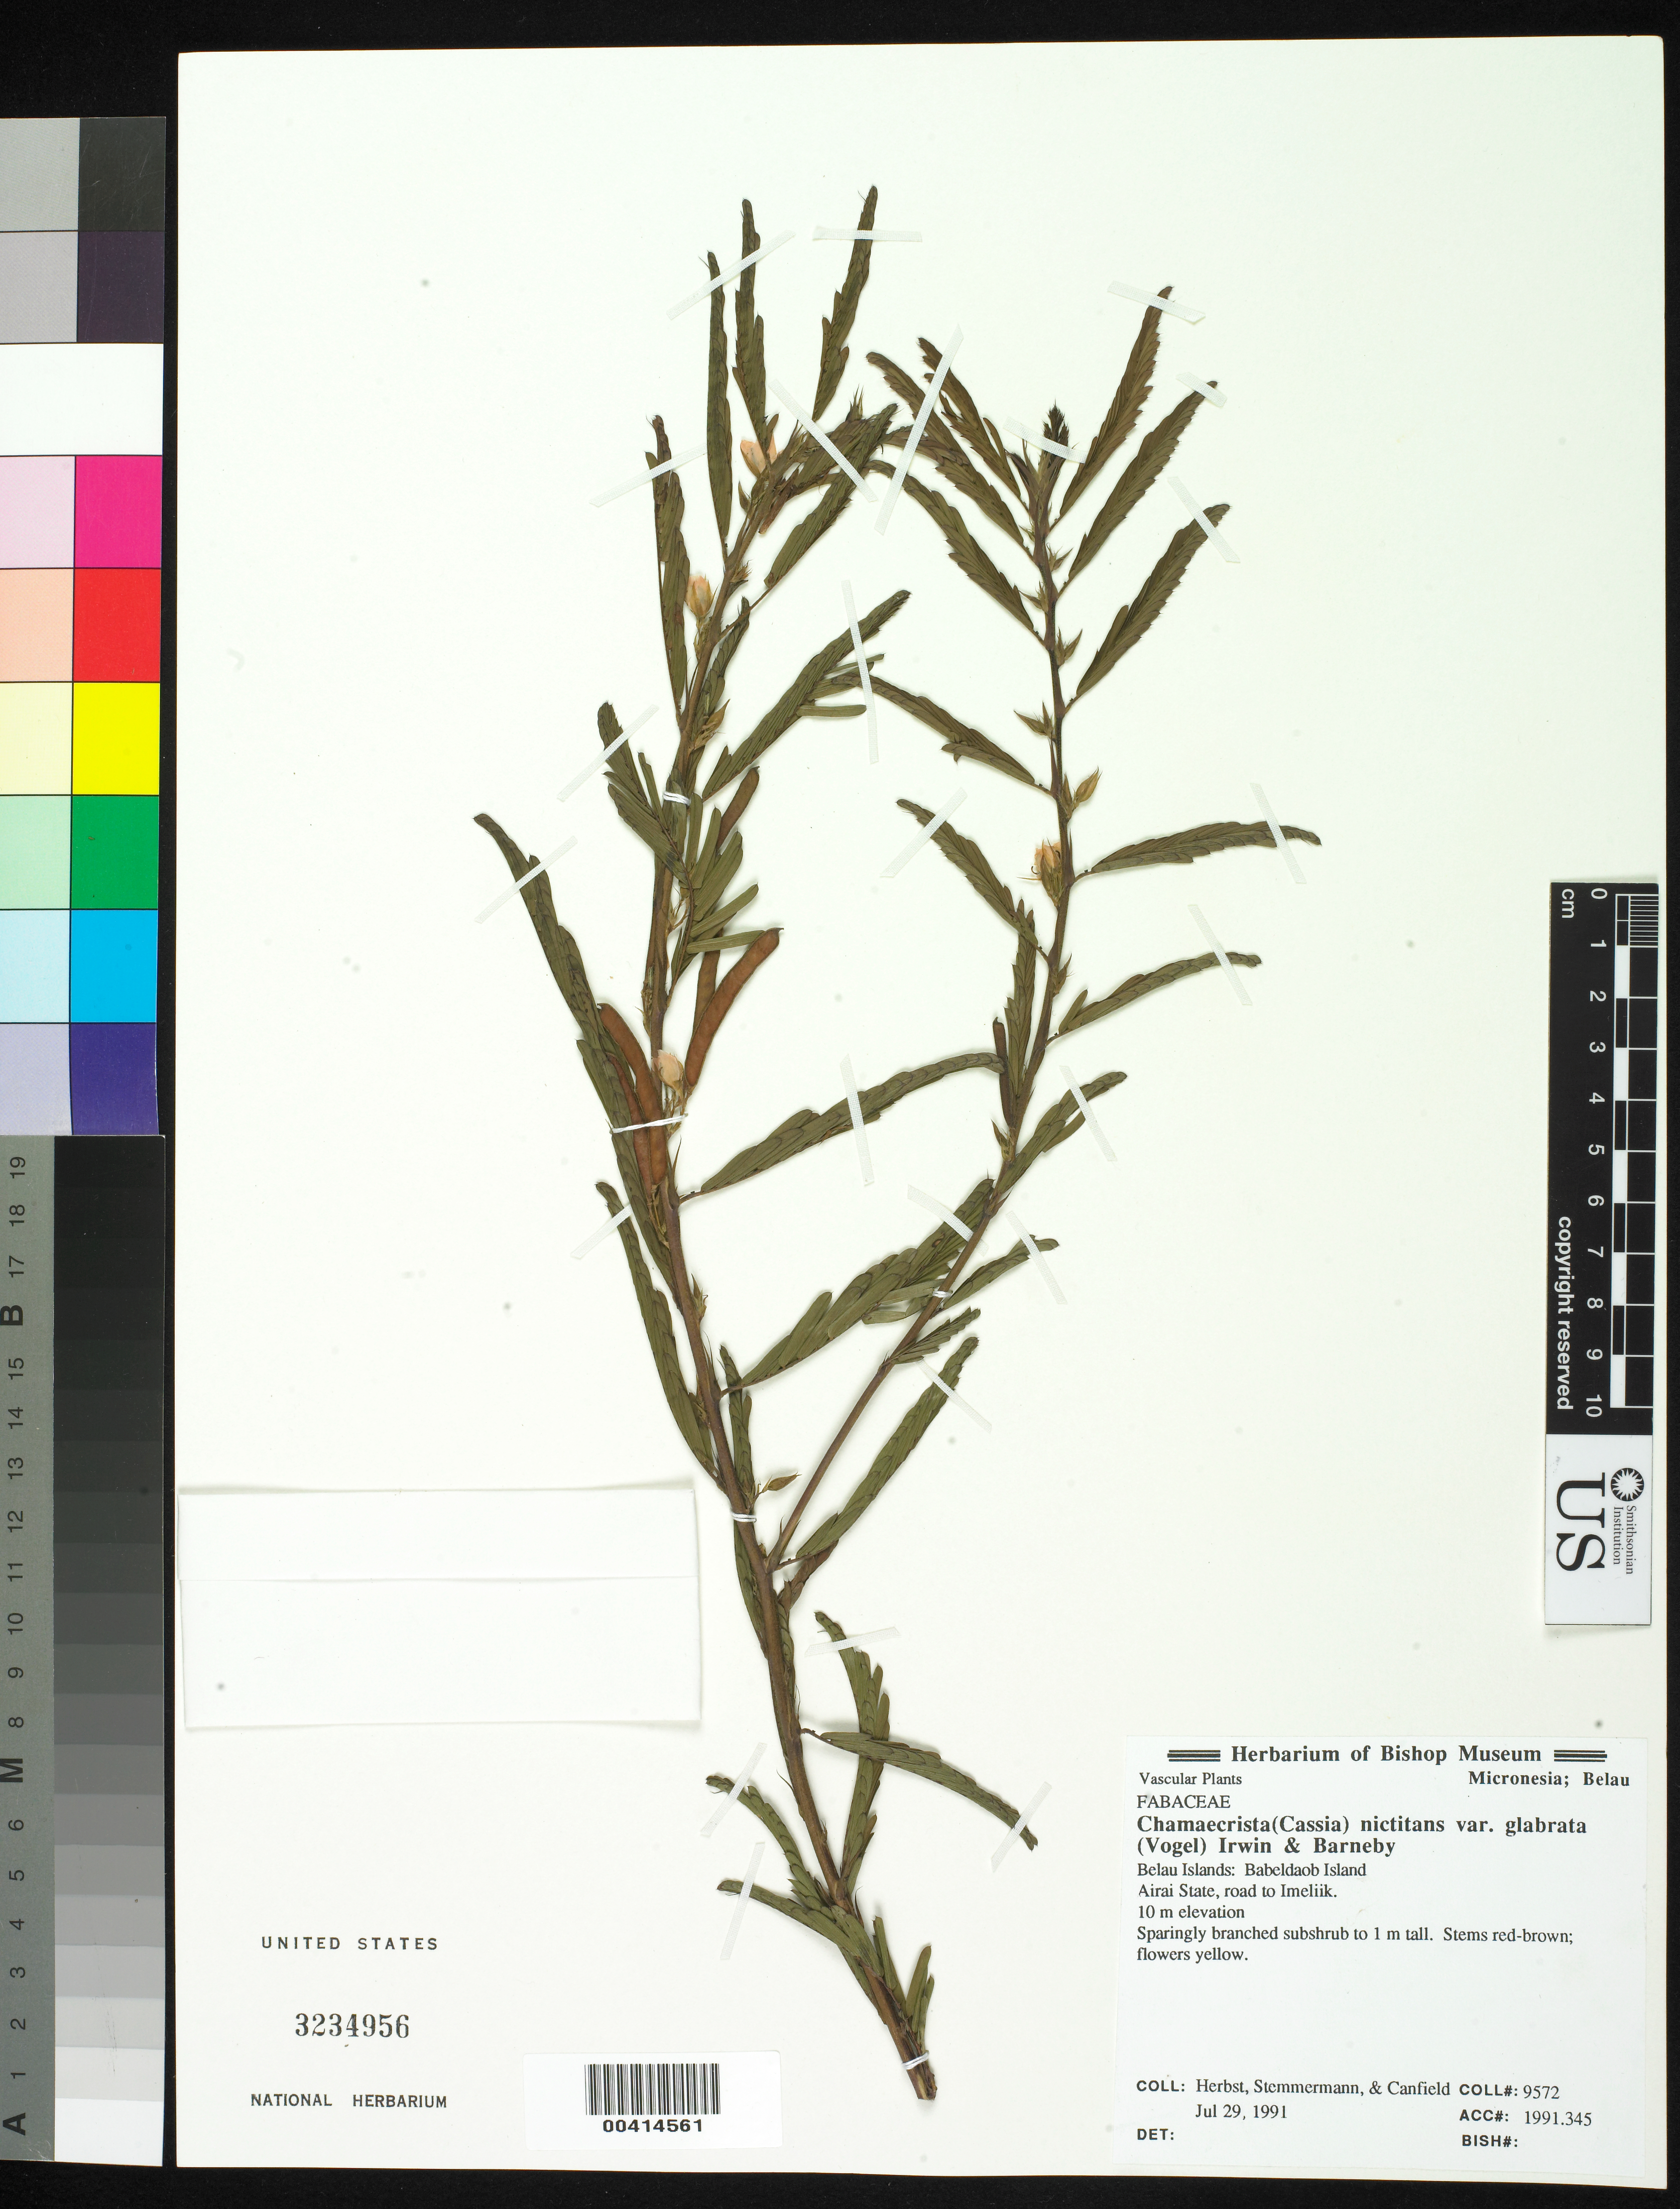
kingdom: Plantae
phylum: Tracheophyta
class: Magnoliopsida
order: Fabales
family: Fabaceae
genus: Chamaecrista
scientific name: Chamaecrista nictitans var. glabrata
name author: (Vogel) H.S. Irwin & Barneby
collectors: -. Herbst, -. Stemmermann & -. Canfield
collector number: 9572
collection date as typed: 29 Jul 1991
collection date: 1991-07-29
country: Palau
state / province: Airai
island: Babeldaob [Babelthuap]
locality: road to Imeliik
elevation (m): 10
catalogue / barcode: US 3234956